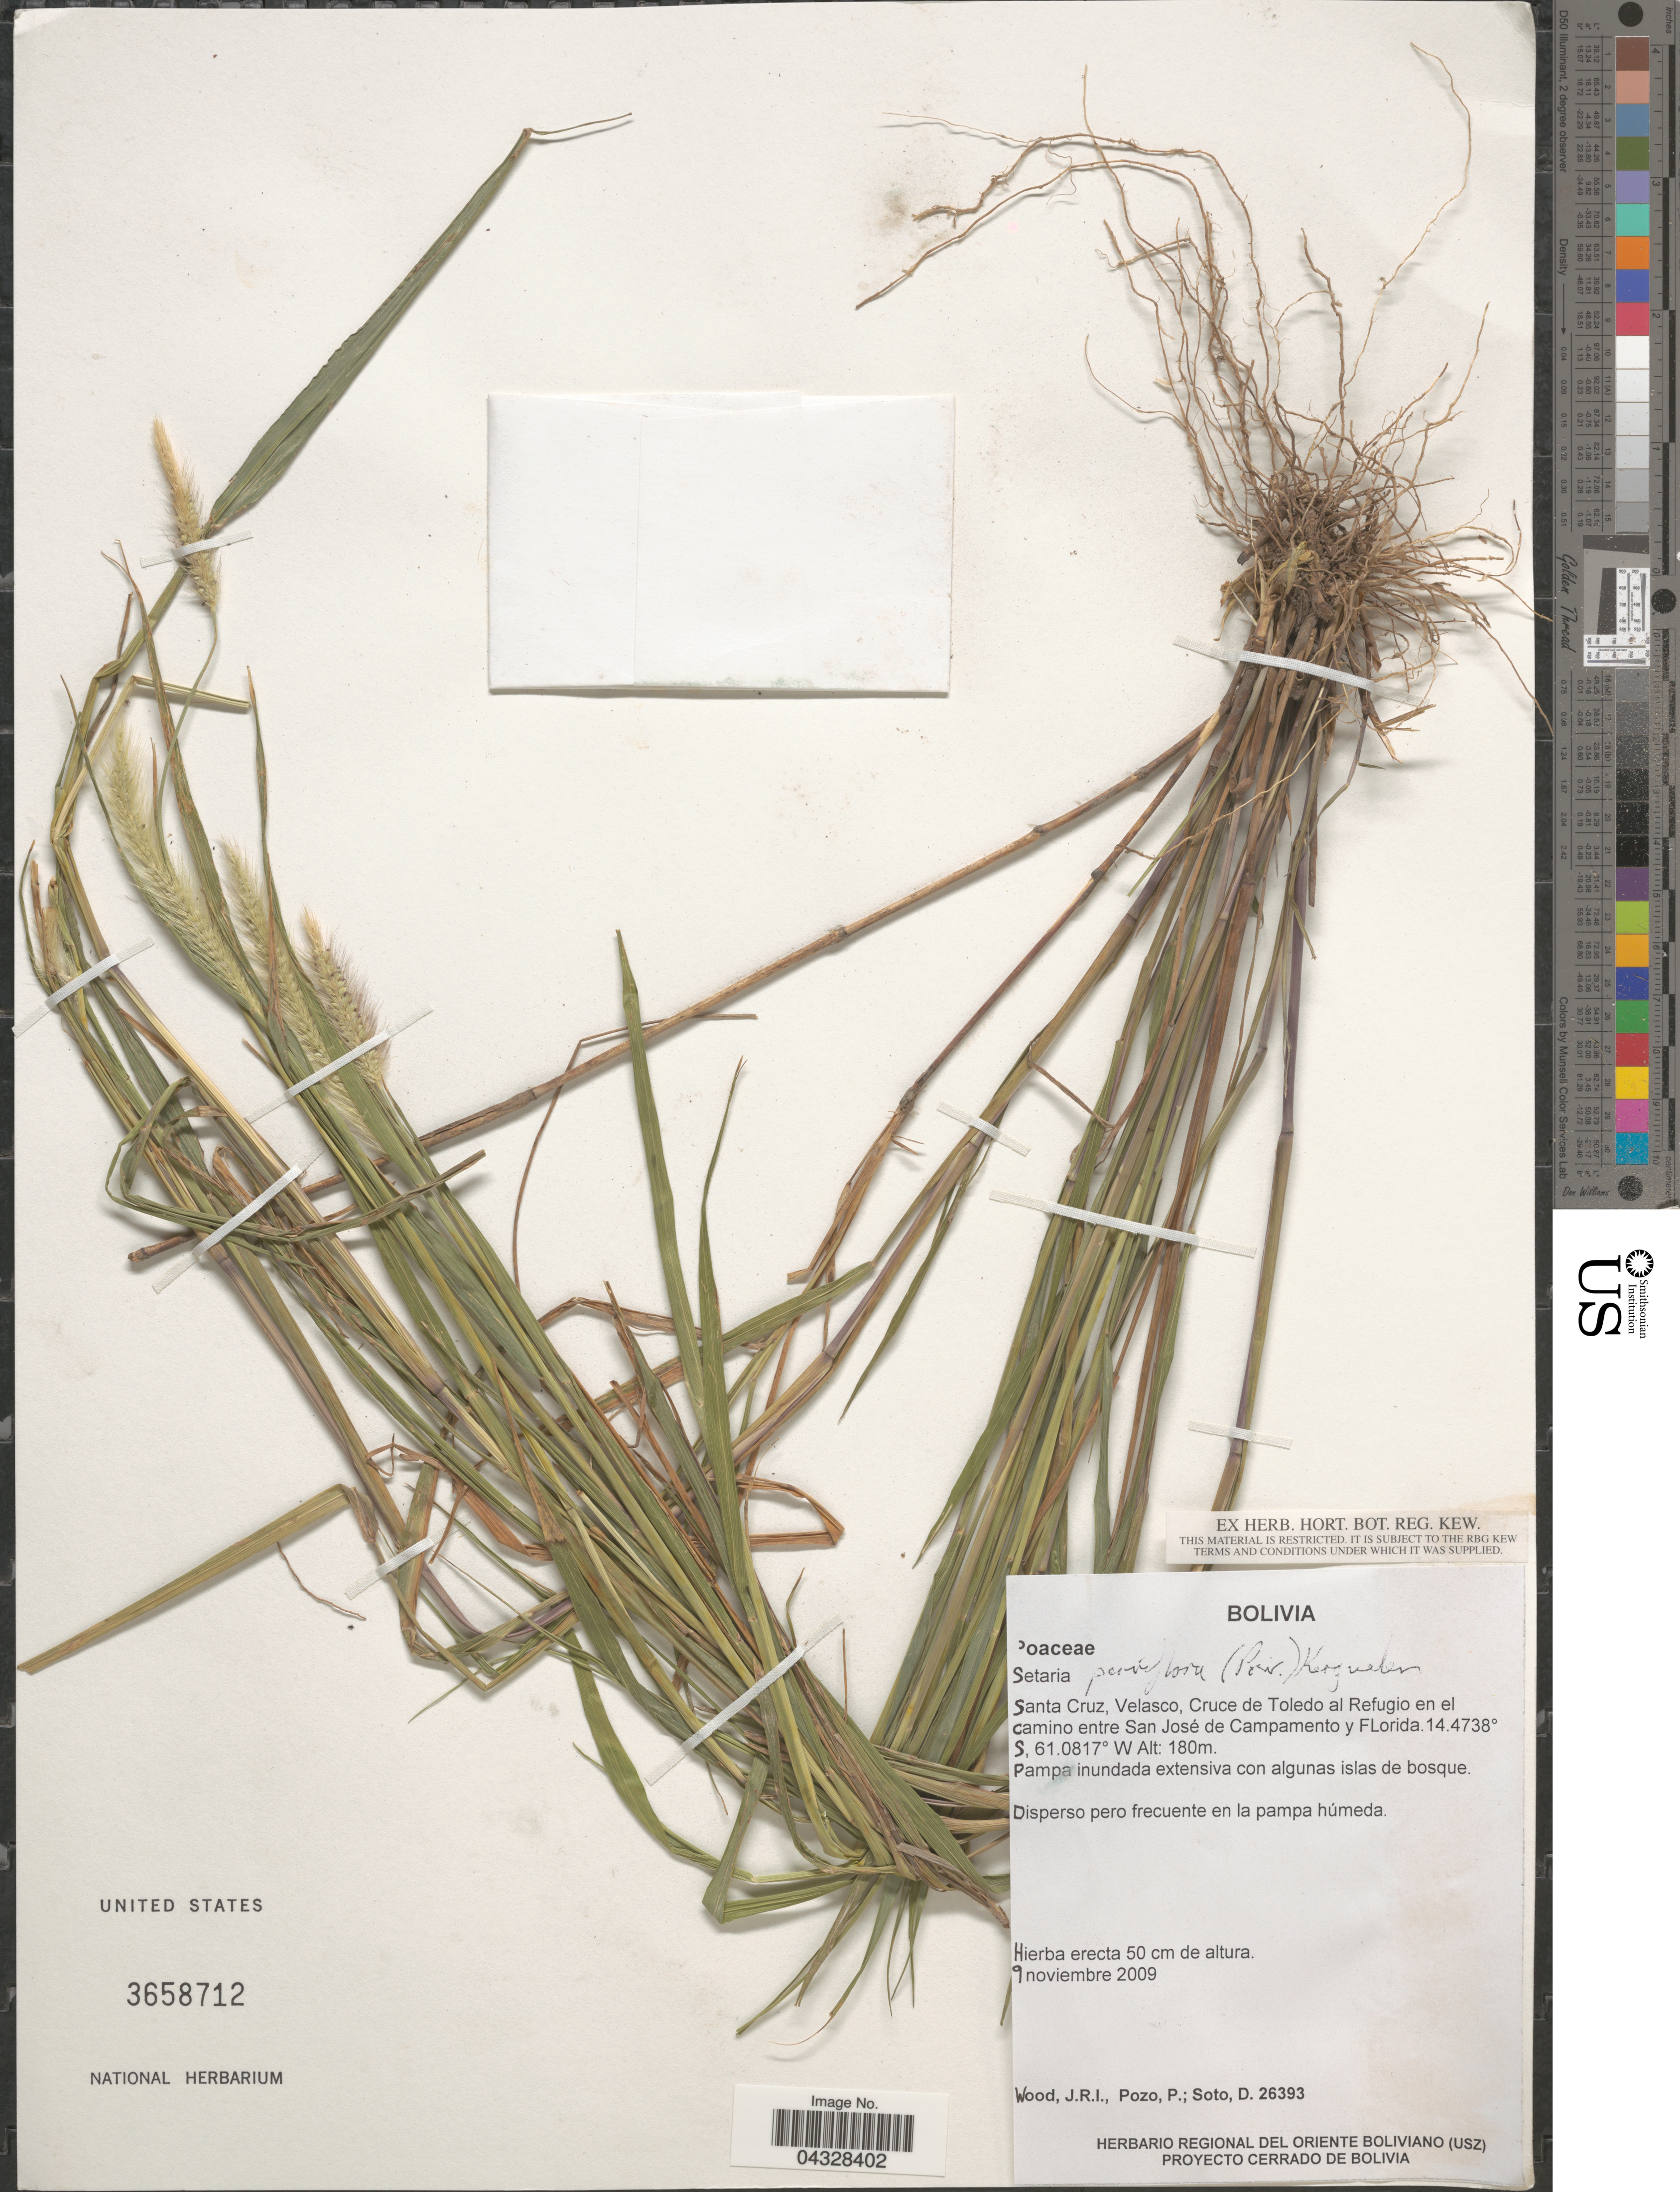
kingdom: Plantae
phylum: Tracheophyta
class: Liliopsida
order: Poales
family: Poaceae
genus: Setaria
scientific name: Setaria parviflora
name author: (Poir.) Kerguélen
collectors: J. R. I. Wood, P. Pozo & D. Soto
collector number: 26393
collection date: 2009-11-09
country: Bolivia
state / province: Santa Cruz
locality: Velasco, Cruce de Toledo al Refugio en el camino entre San José de Campamento y Florida. Pampa inundada extensiva con algunas islas de bosque.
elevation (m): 180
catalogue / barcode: US 3658712